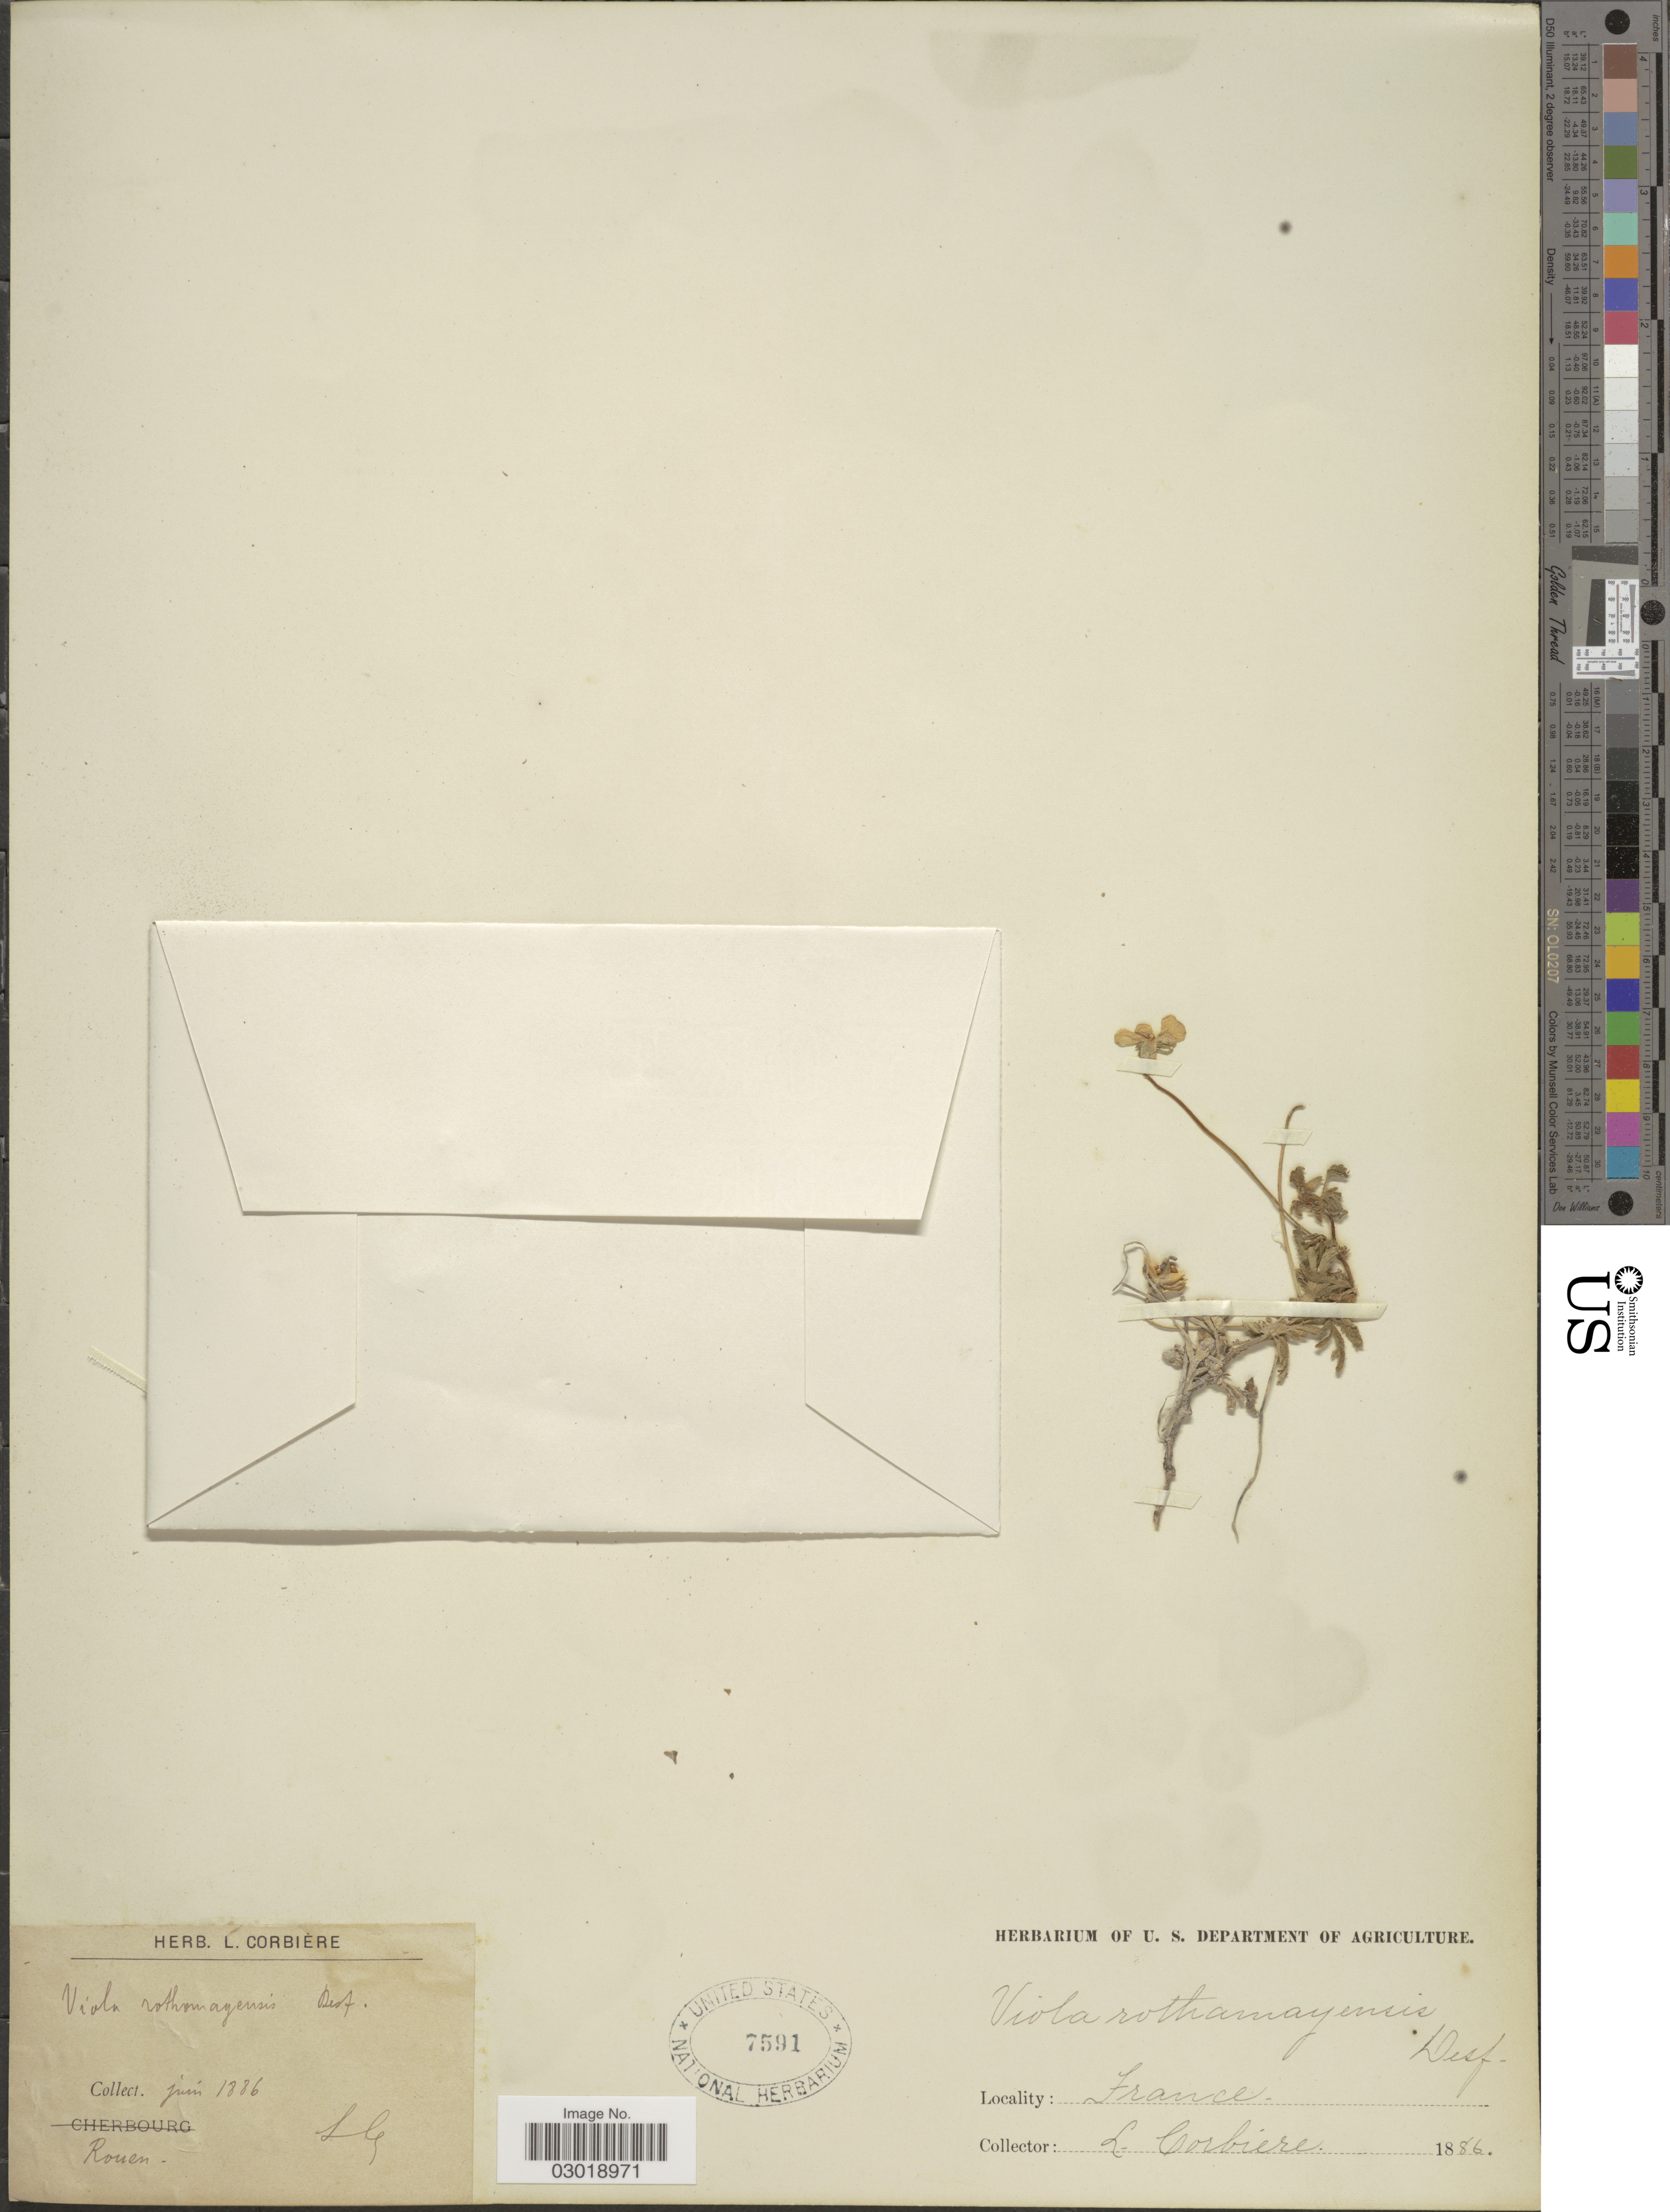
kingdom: Plantae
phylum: Tracheophyta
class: Magnoliopsida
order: Malpighiales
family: Violaceae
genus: Viola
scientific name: Viola rothomagensis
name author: Desf.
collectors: L. Corbière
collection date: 1886-06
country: France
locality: Rouen.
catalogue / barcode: US 7591